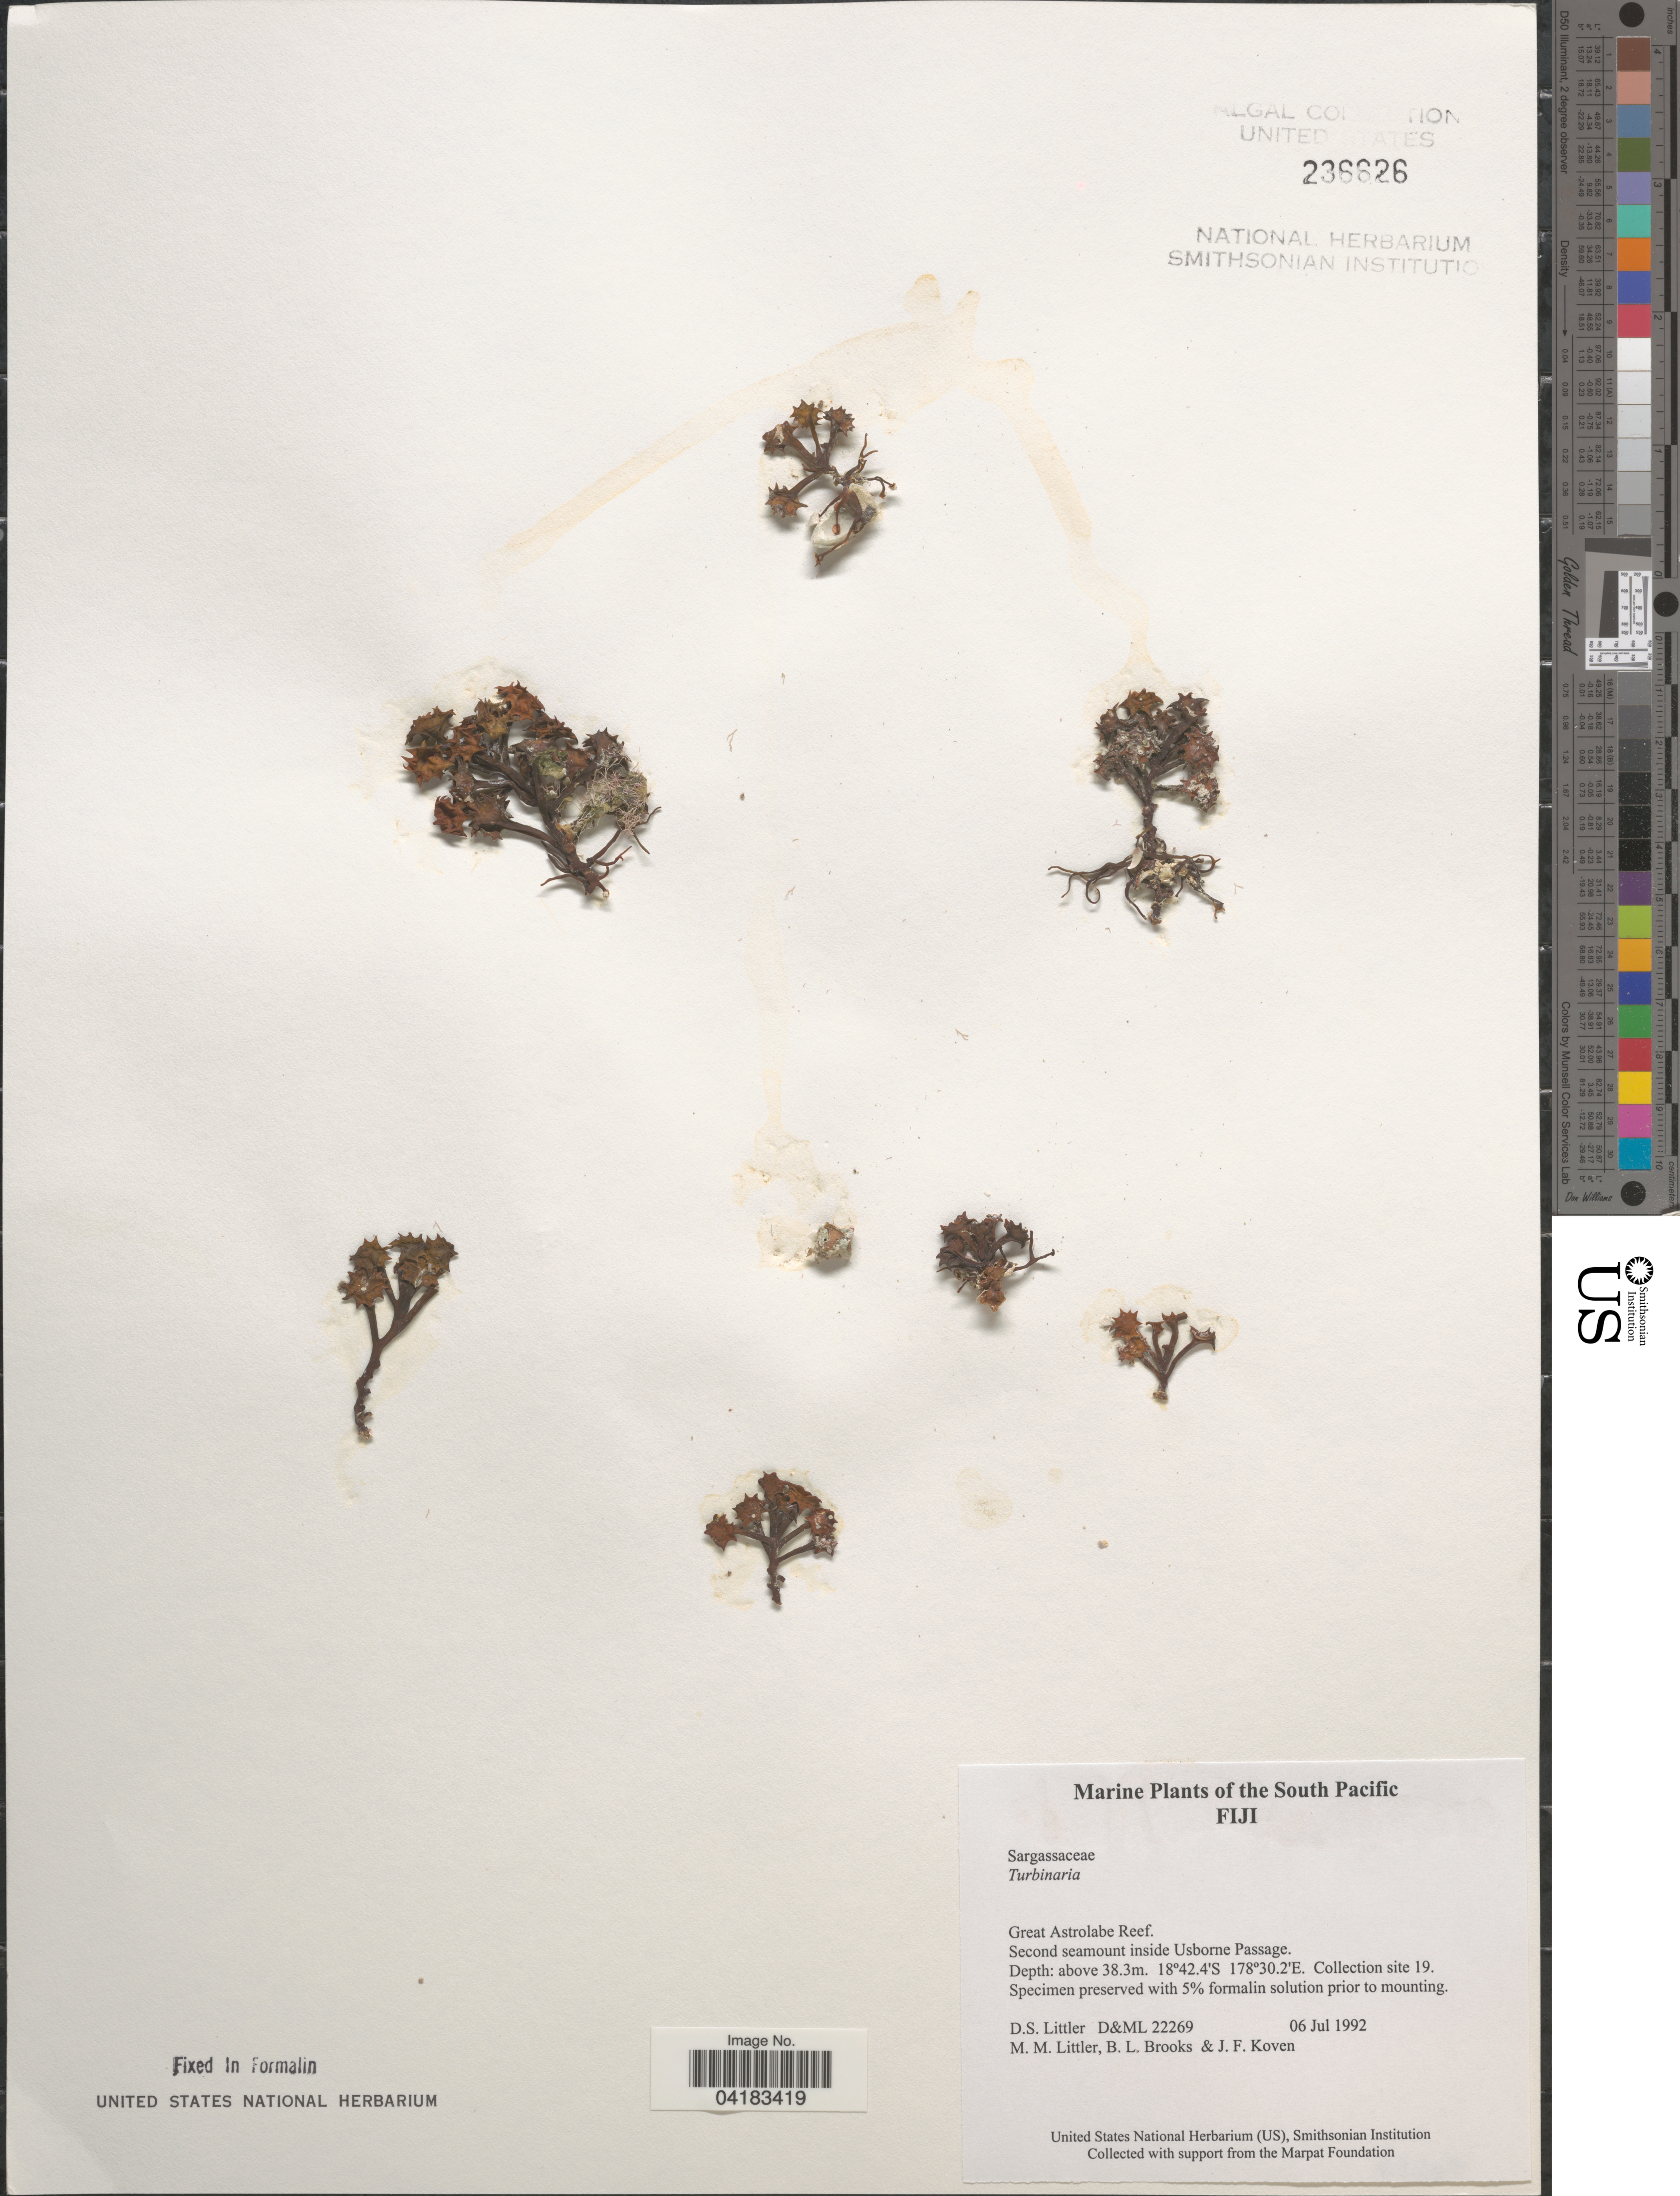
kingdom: Chromista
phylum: Ochrophyta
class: Phaeophyceae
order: Fucales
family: Sargassaceae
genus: Turbinaria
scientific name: Turbinaria sp.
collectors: D. S. Littler, B. Brooks & J. Koven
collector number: D&ML22269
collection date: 1992-07-06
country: Fiji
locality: South Pacific. Great Astrolabe Reef. Second seamount inside Usborne Passage. Collection site 19.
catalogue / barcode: US 236626